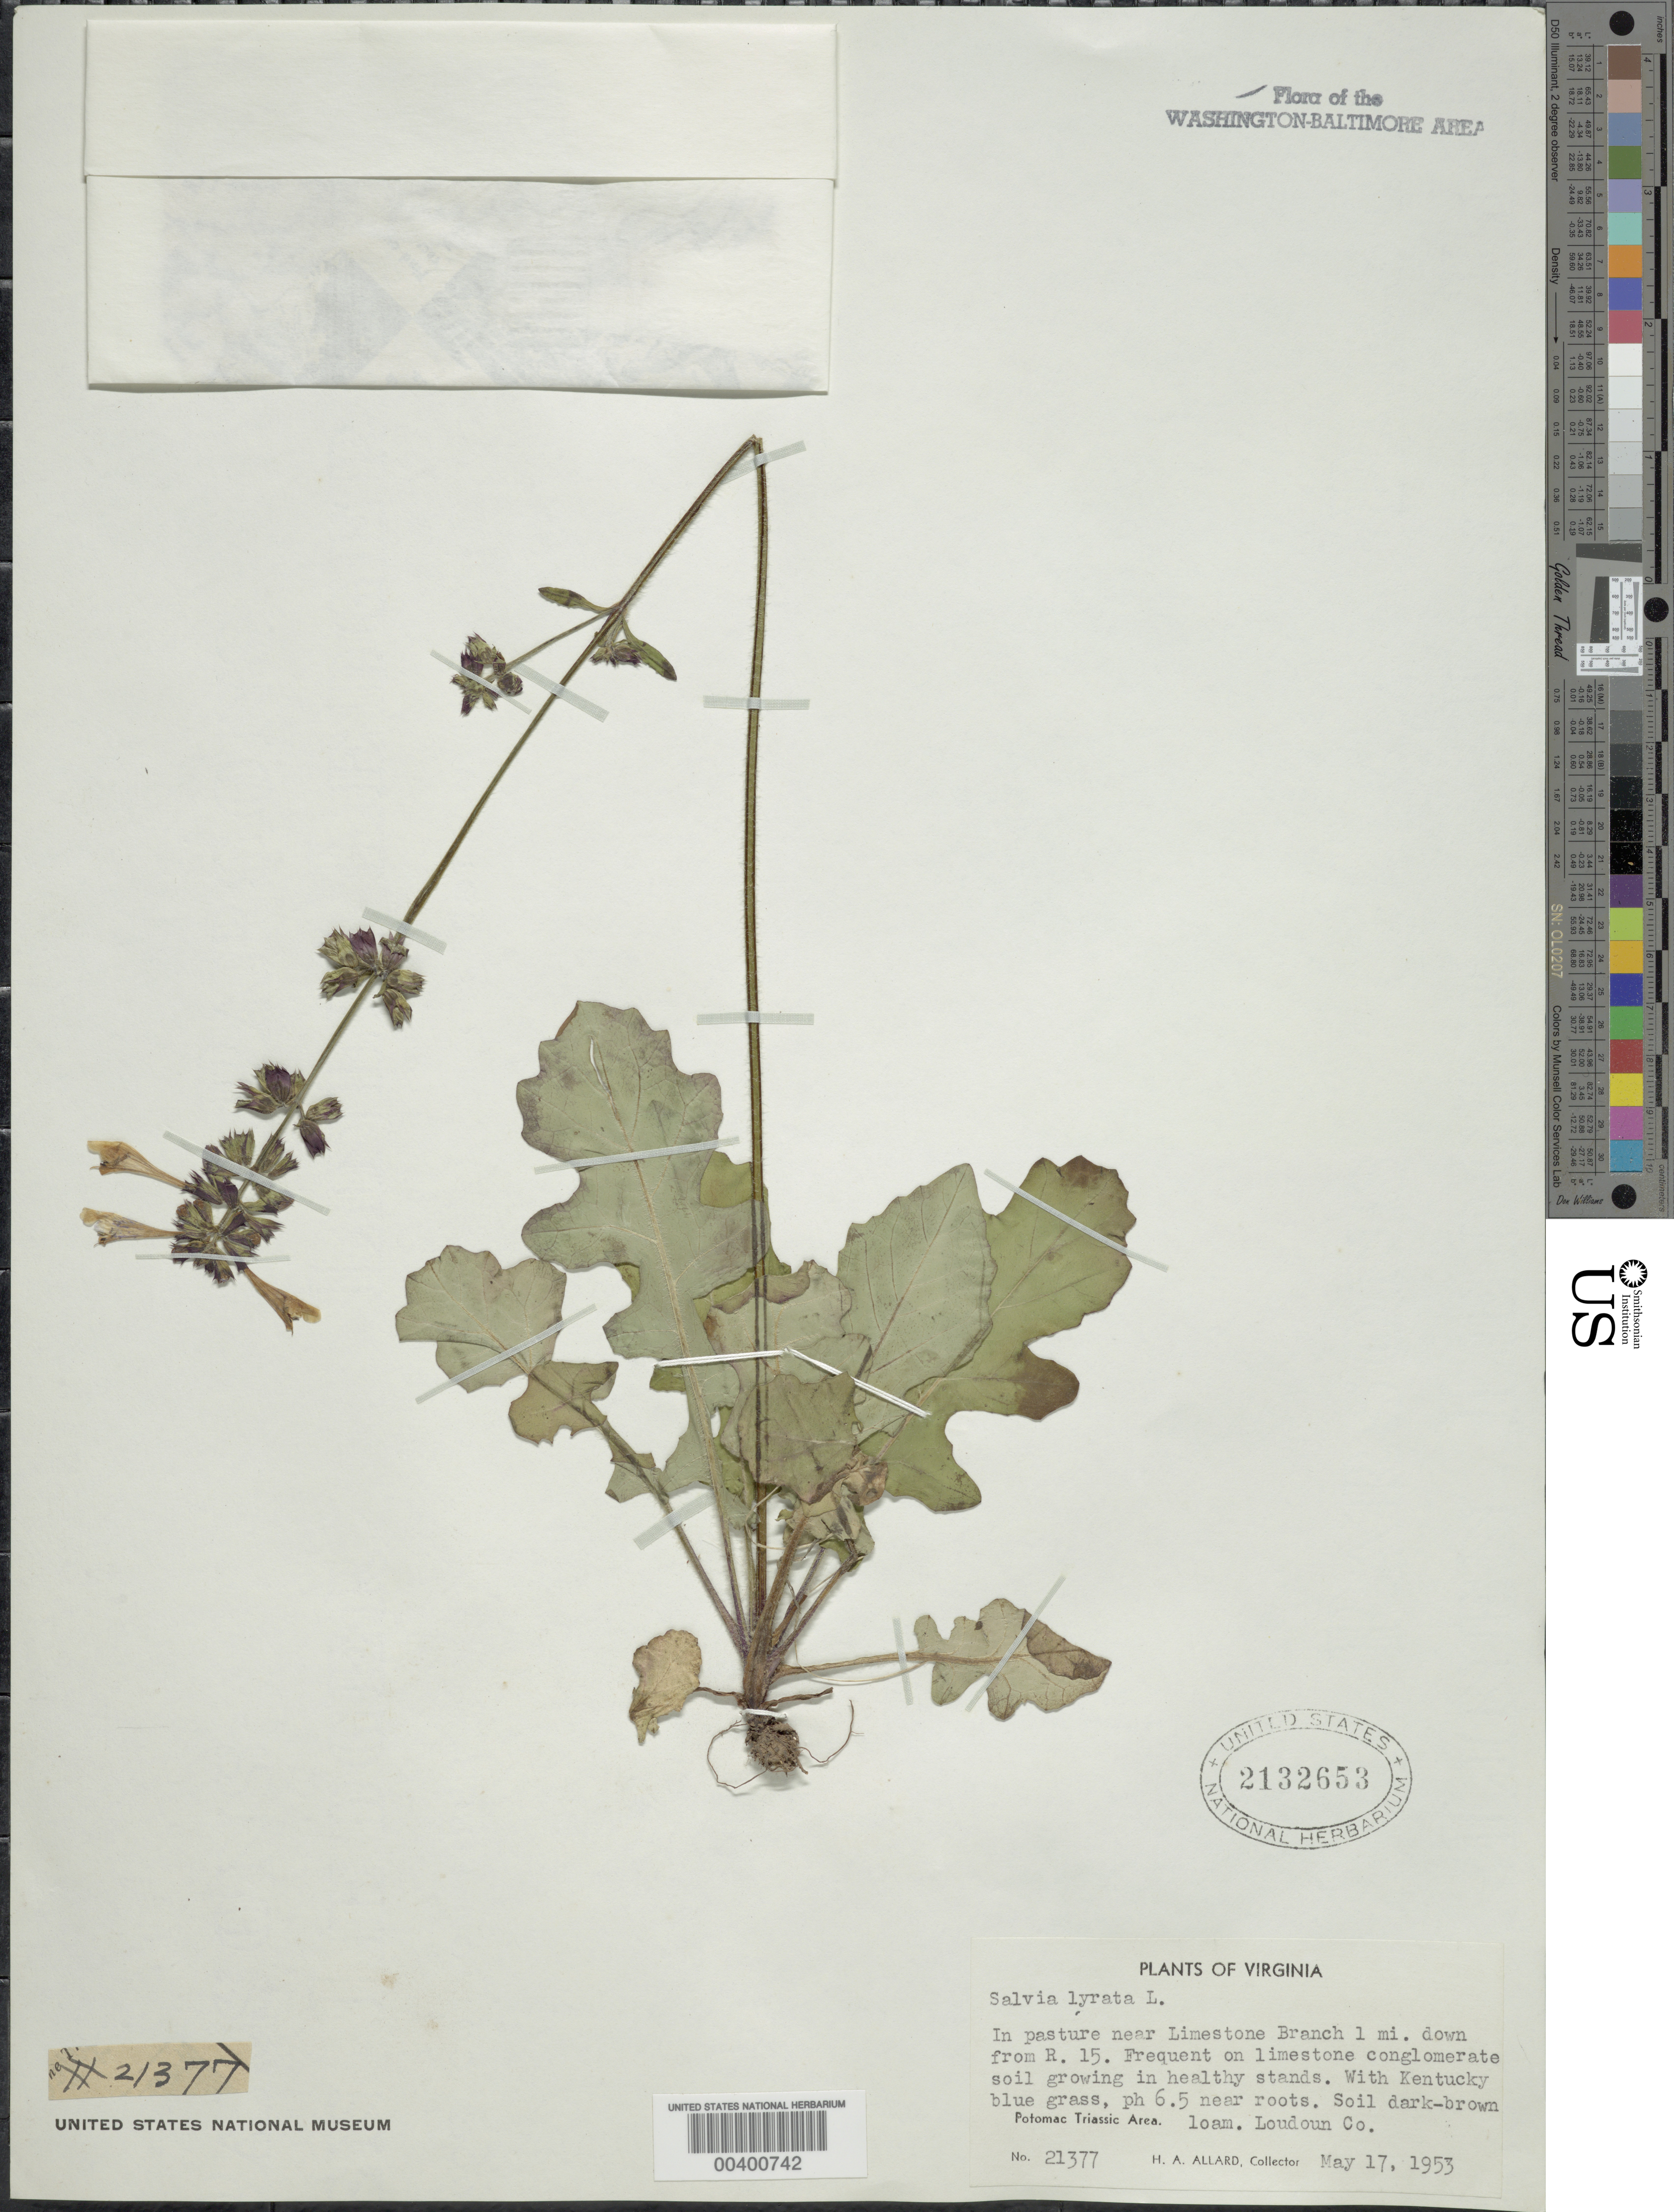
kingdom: Plantae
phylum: Tracheophyta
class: Magnoliopsida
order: Lamiales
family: Lamiaceae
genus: Salvia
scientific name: Salvia lyrata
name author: L.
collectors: H. A. Allard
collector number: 21377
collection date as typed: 17 May 1953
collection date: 1953-05-17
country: United States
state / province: Virginia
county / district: Loudoun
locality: Downstream from Route 15 on Limestone Branch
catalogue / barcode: US 2132653